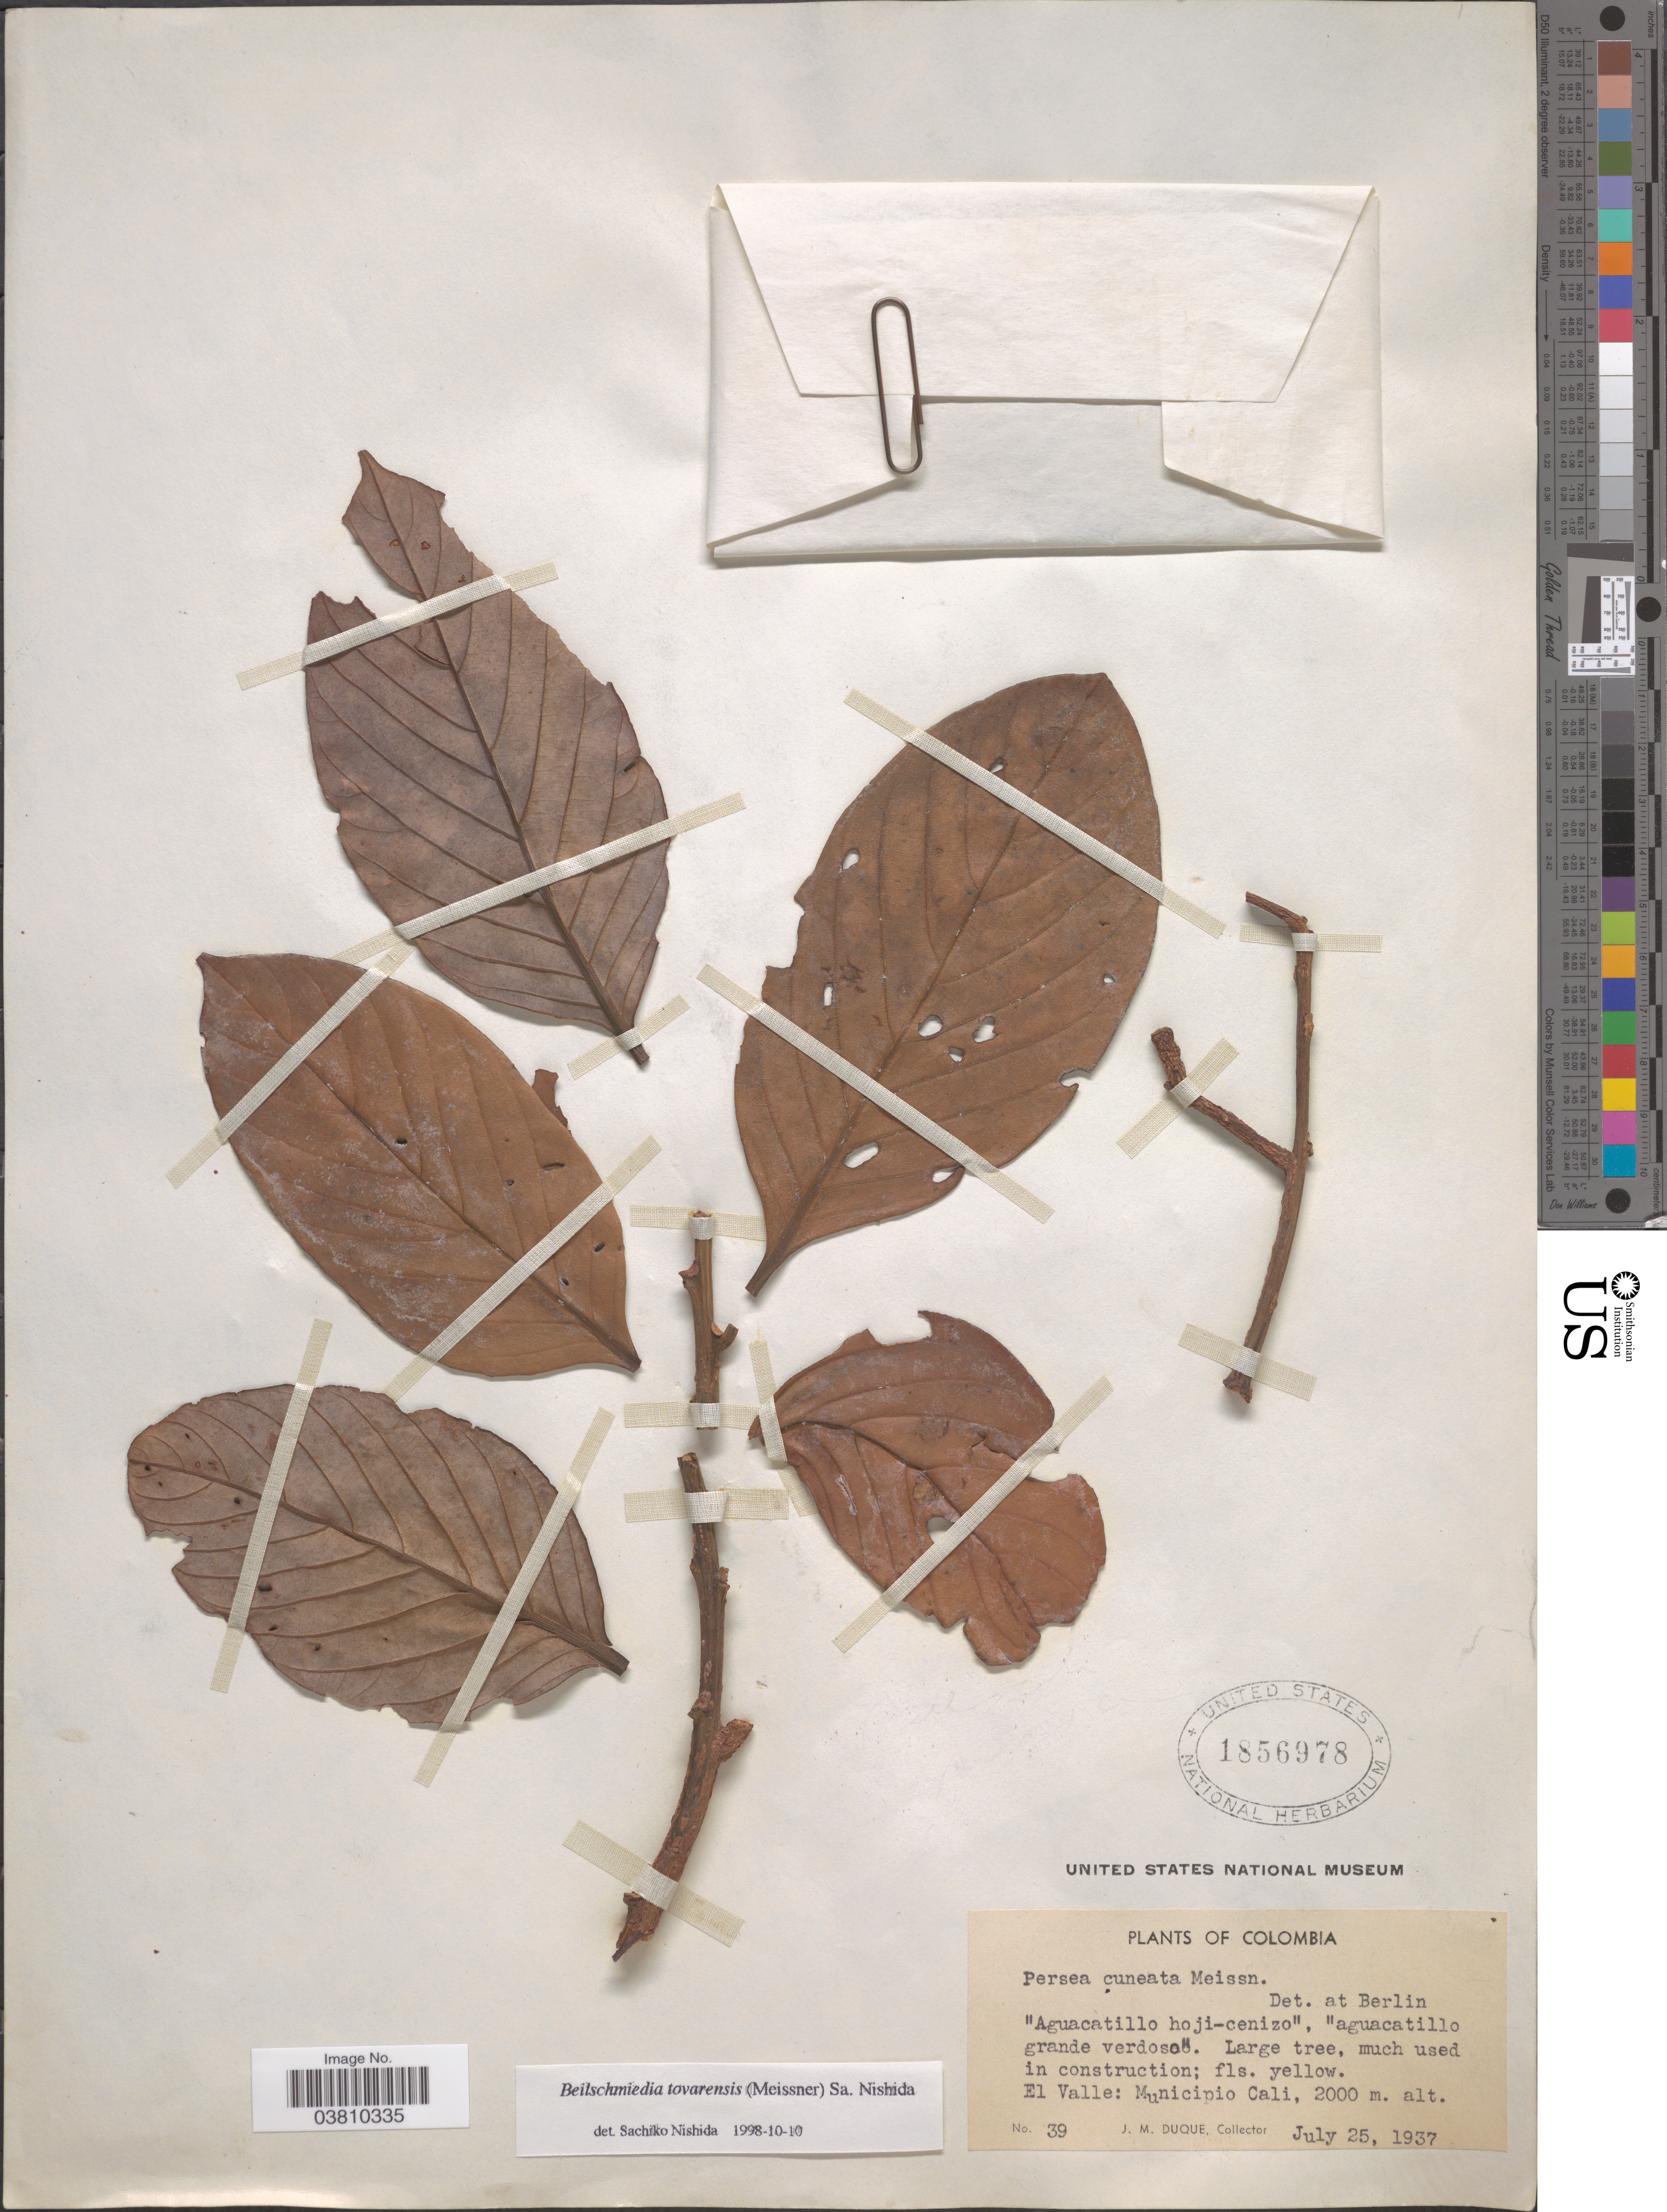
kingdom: Plantae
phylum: Tracheophyta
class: Magnoliopsida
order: Laurales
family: Lauraceae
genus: Beilschmiedia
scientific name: Beilschmiedia tovarensis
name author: (Meisn.) Sa. Nishida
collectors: J. Duque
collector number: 39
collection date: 1937-07-25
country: Colombia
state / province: Valle del Cauca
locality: El Valle: Municipio Cali.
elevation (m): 2000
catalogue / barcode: US 1856978